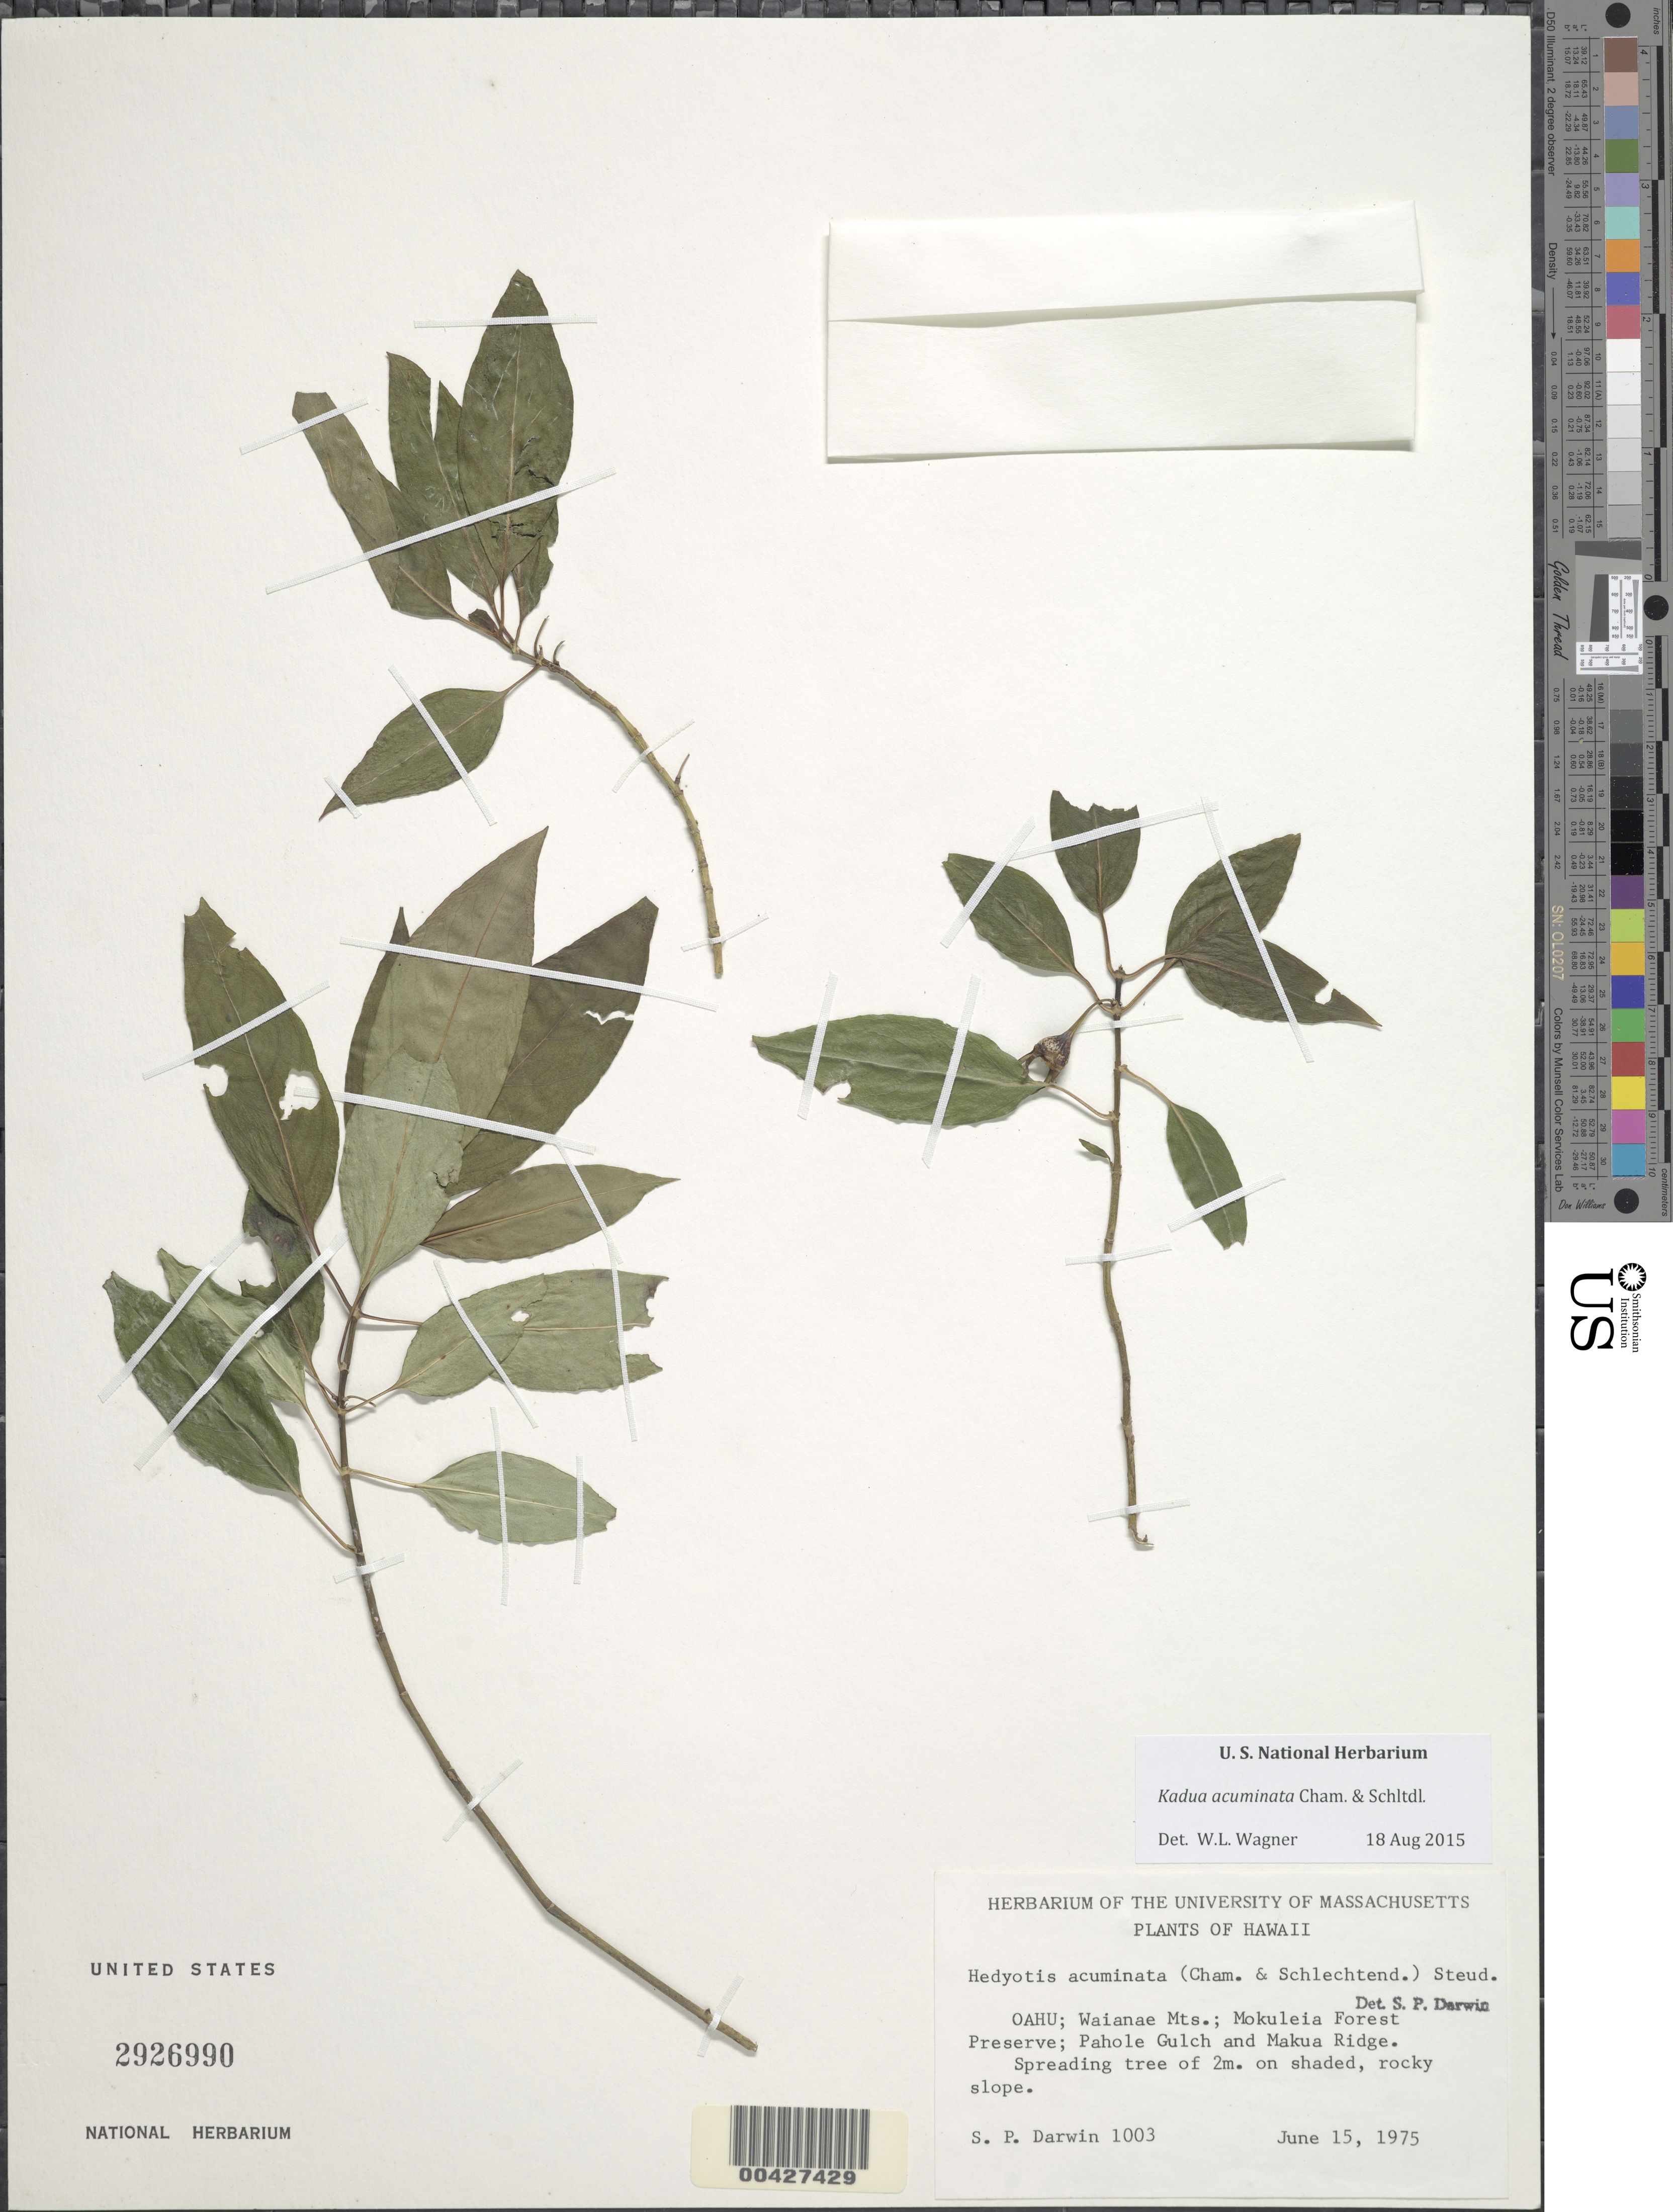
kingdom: Plantae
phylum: Tracheophyta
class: Magnoliopsida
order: Gentianales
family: Rubiaceae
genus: Kadua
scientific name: Kadua acuminata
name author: Cham. & Schltdl.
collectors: S. P. Darwin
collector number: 1003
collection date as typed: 15 Jun 1975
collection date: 1975-06-15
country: United States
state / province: Hawaii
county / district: Honolulu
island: Oahu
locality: Waianae Mountains; Mokuleia Forest Preserve; Pahole Gulch and Makua Ridge.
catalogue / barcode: US 2926990